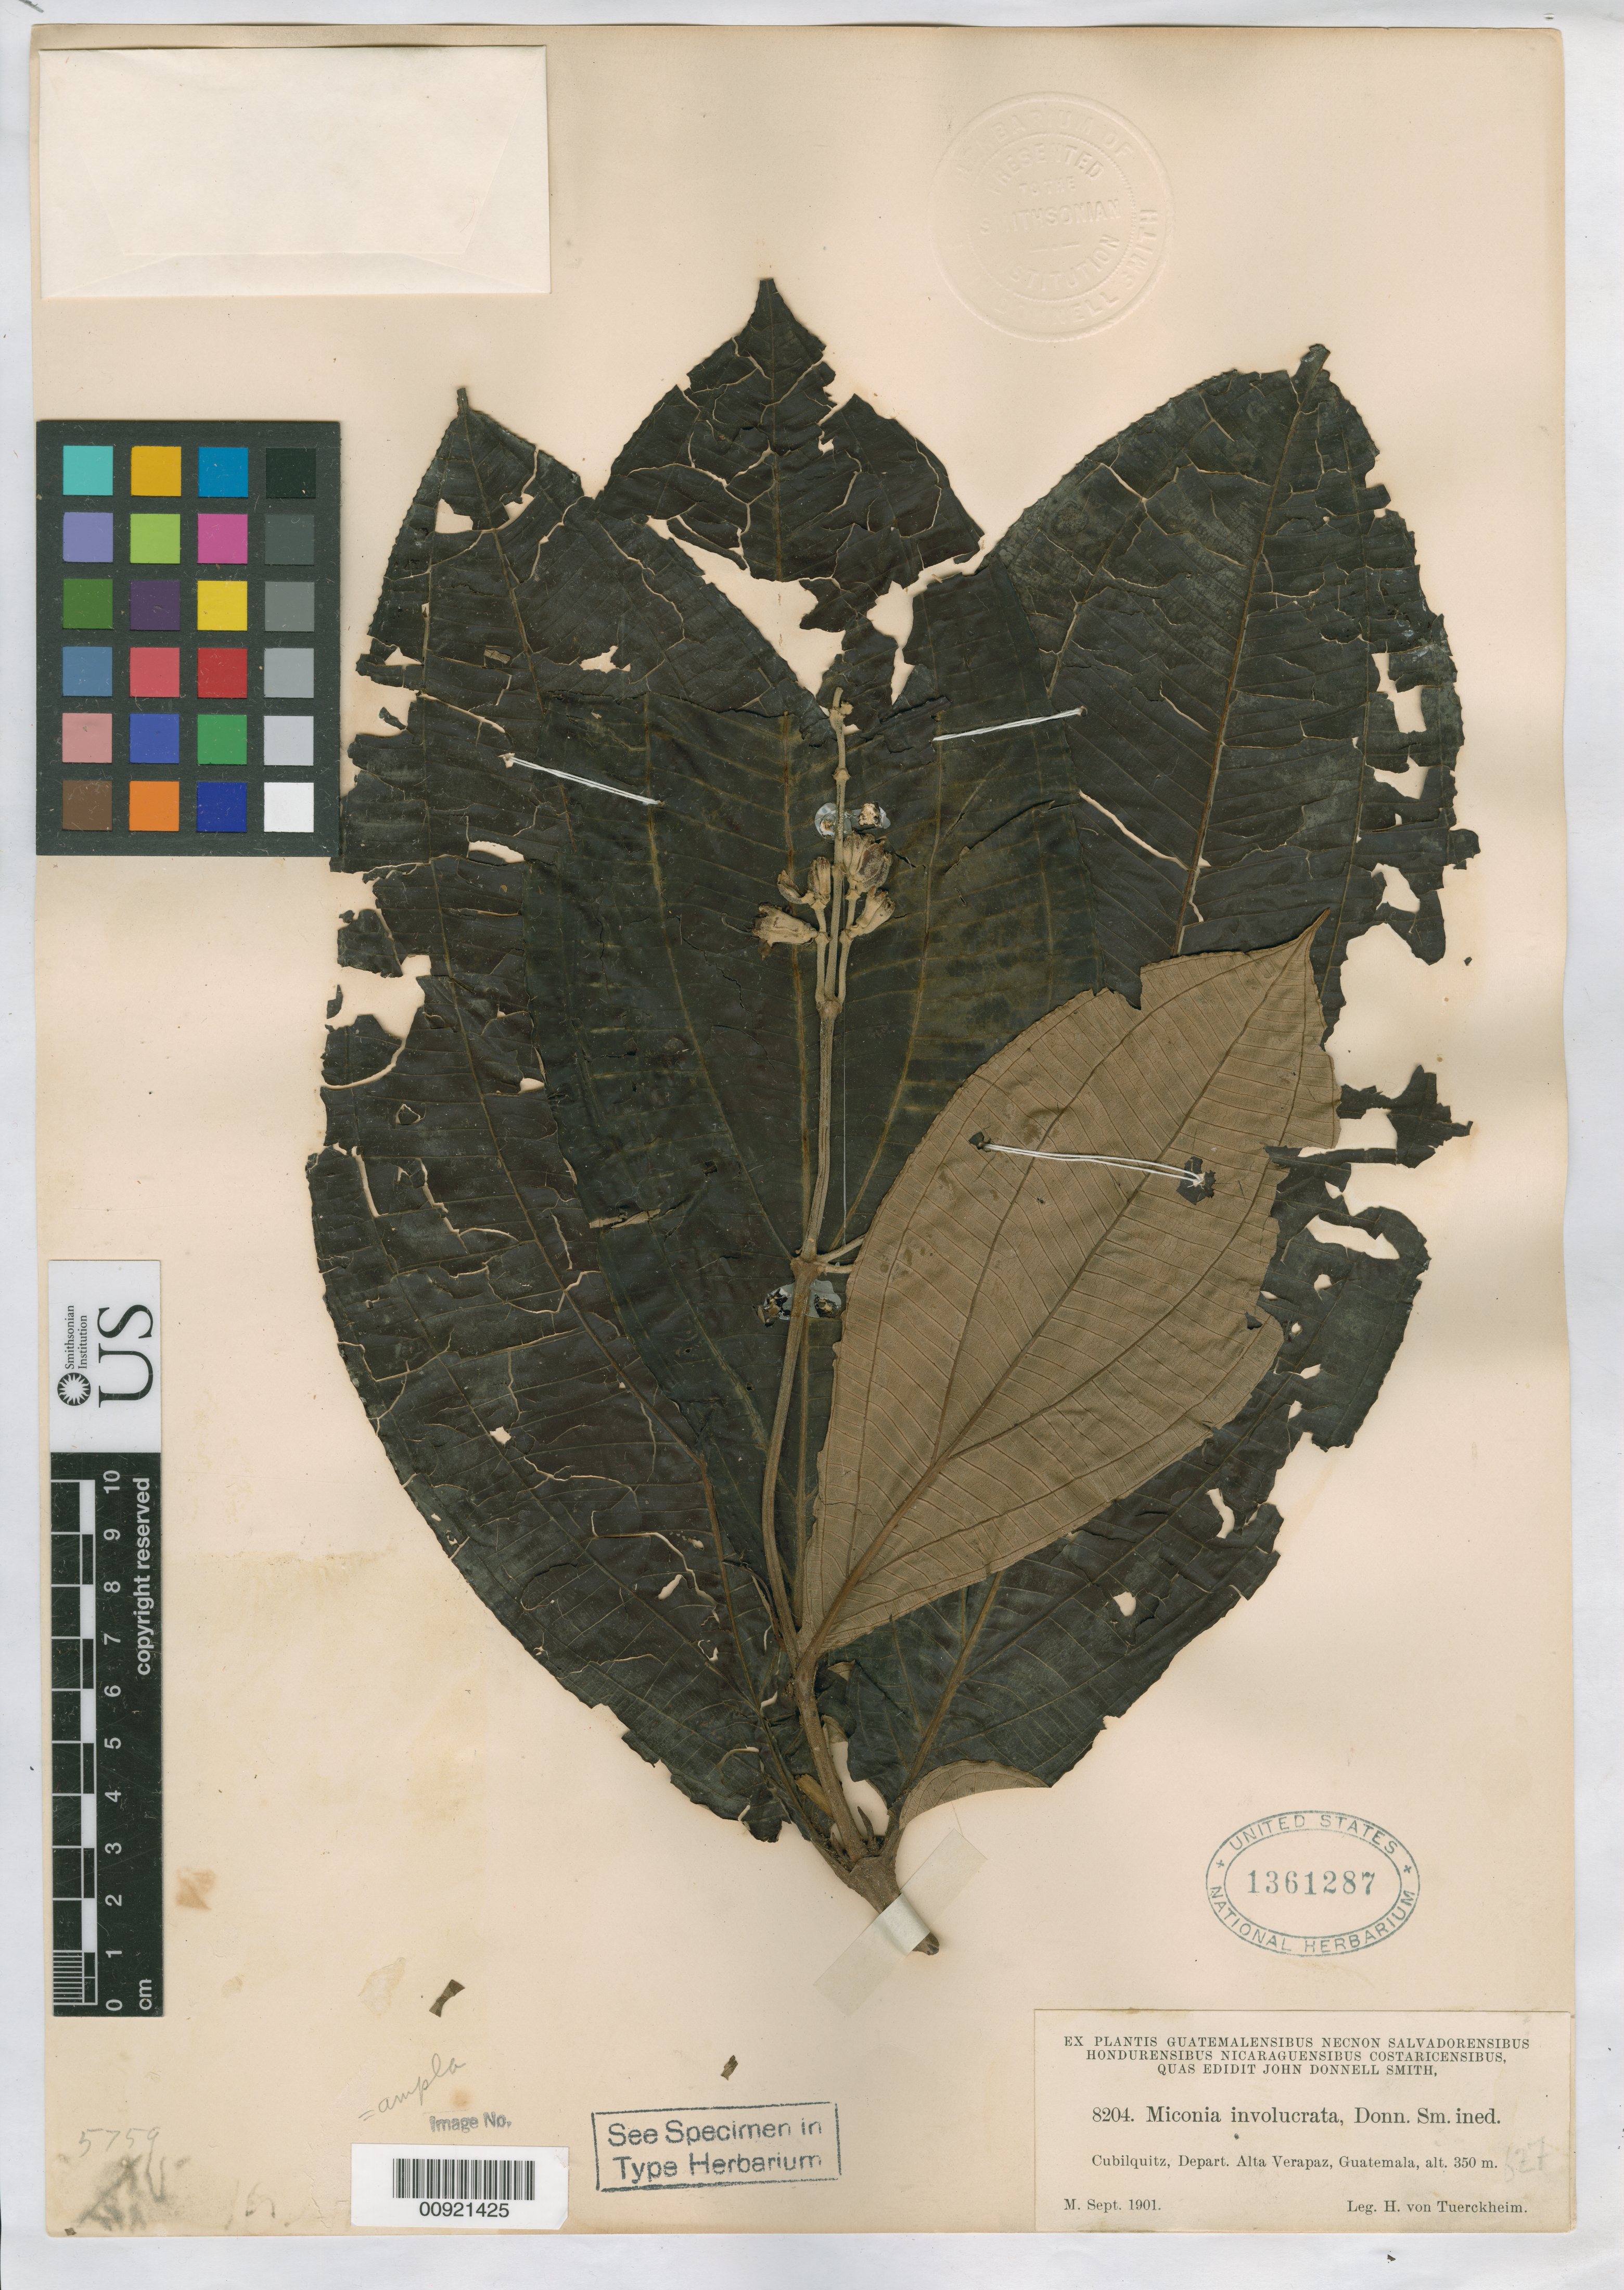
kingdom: Plantae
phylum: Tracheophyta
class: Magnoliopsida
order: Myrtales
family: Melastomataceae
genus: Miconia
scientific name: Miconia involucrata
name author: Donn. Sm.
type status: Type Collection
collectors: H. von Türckheim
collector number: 8204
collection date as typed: Jan 1901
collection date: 1901-01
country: Guatemala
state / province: Alta Verapaz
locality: Cubilquitz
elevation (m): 350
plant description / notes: One of two US duplicates received from the John Donnell Smith herbarium (USNH 1361285, 1361287); other sheet (1361285) has copy of protologue attached and may be the holotype.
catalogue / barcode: US 1361287